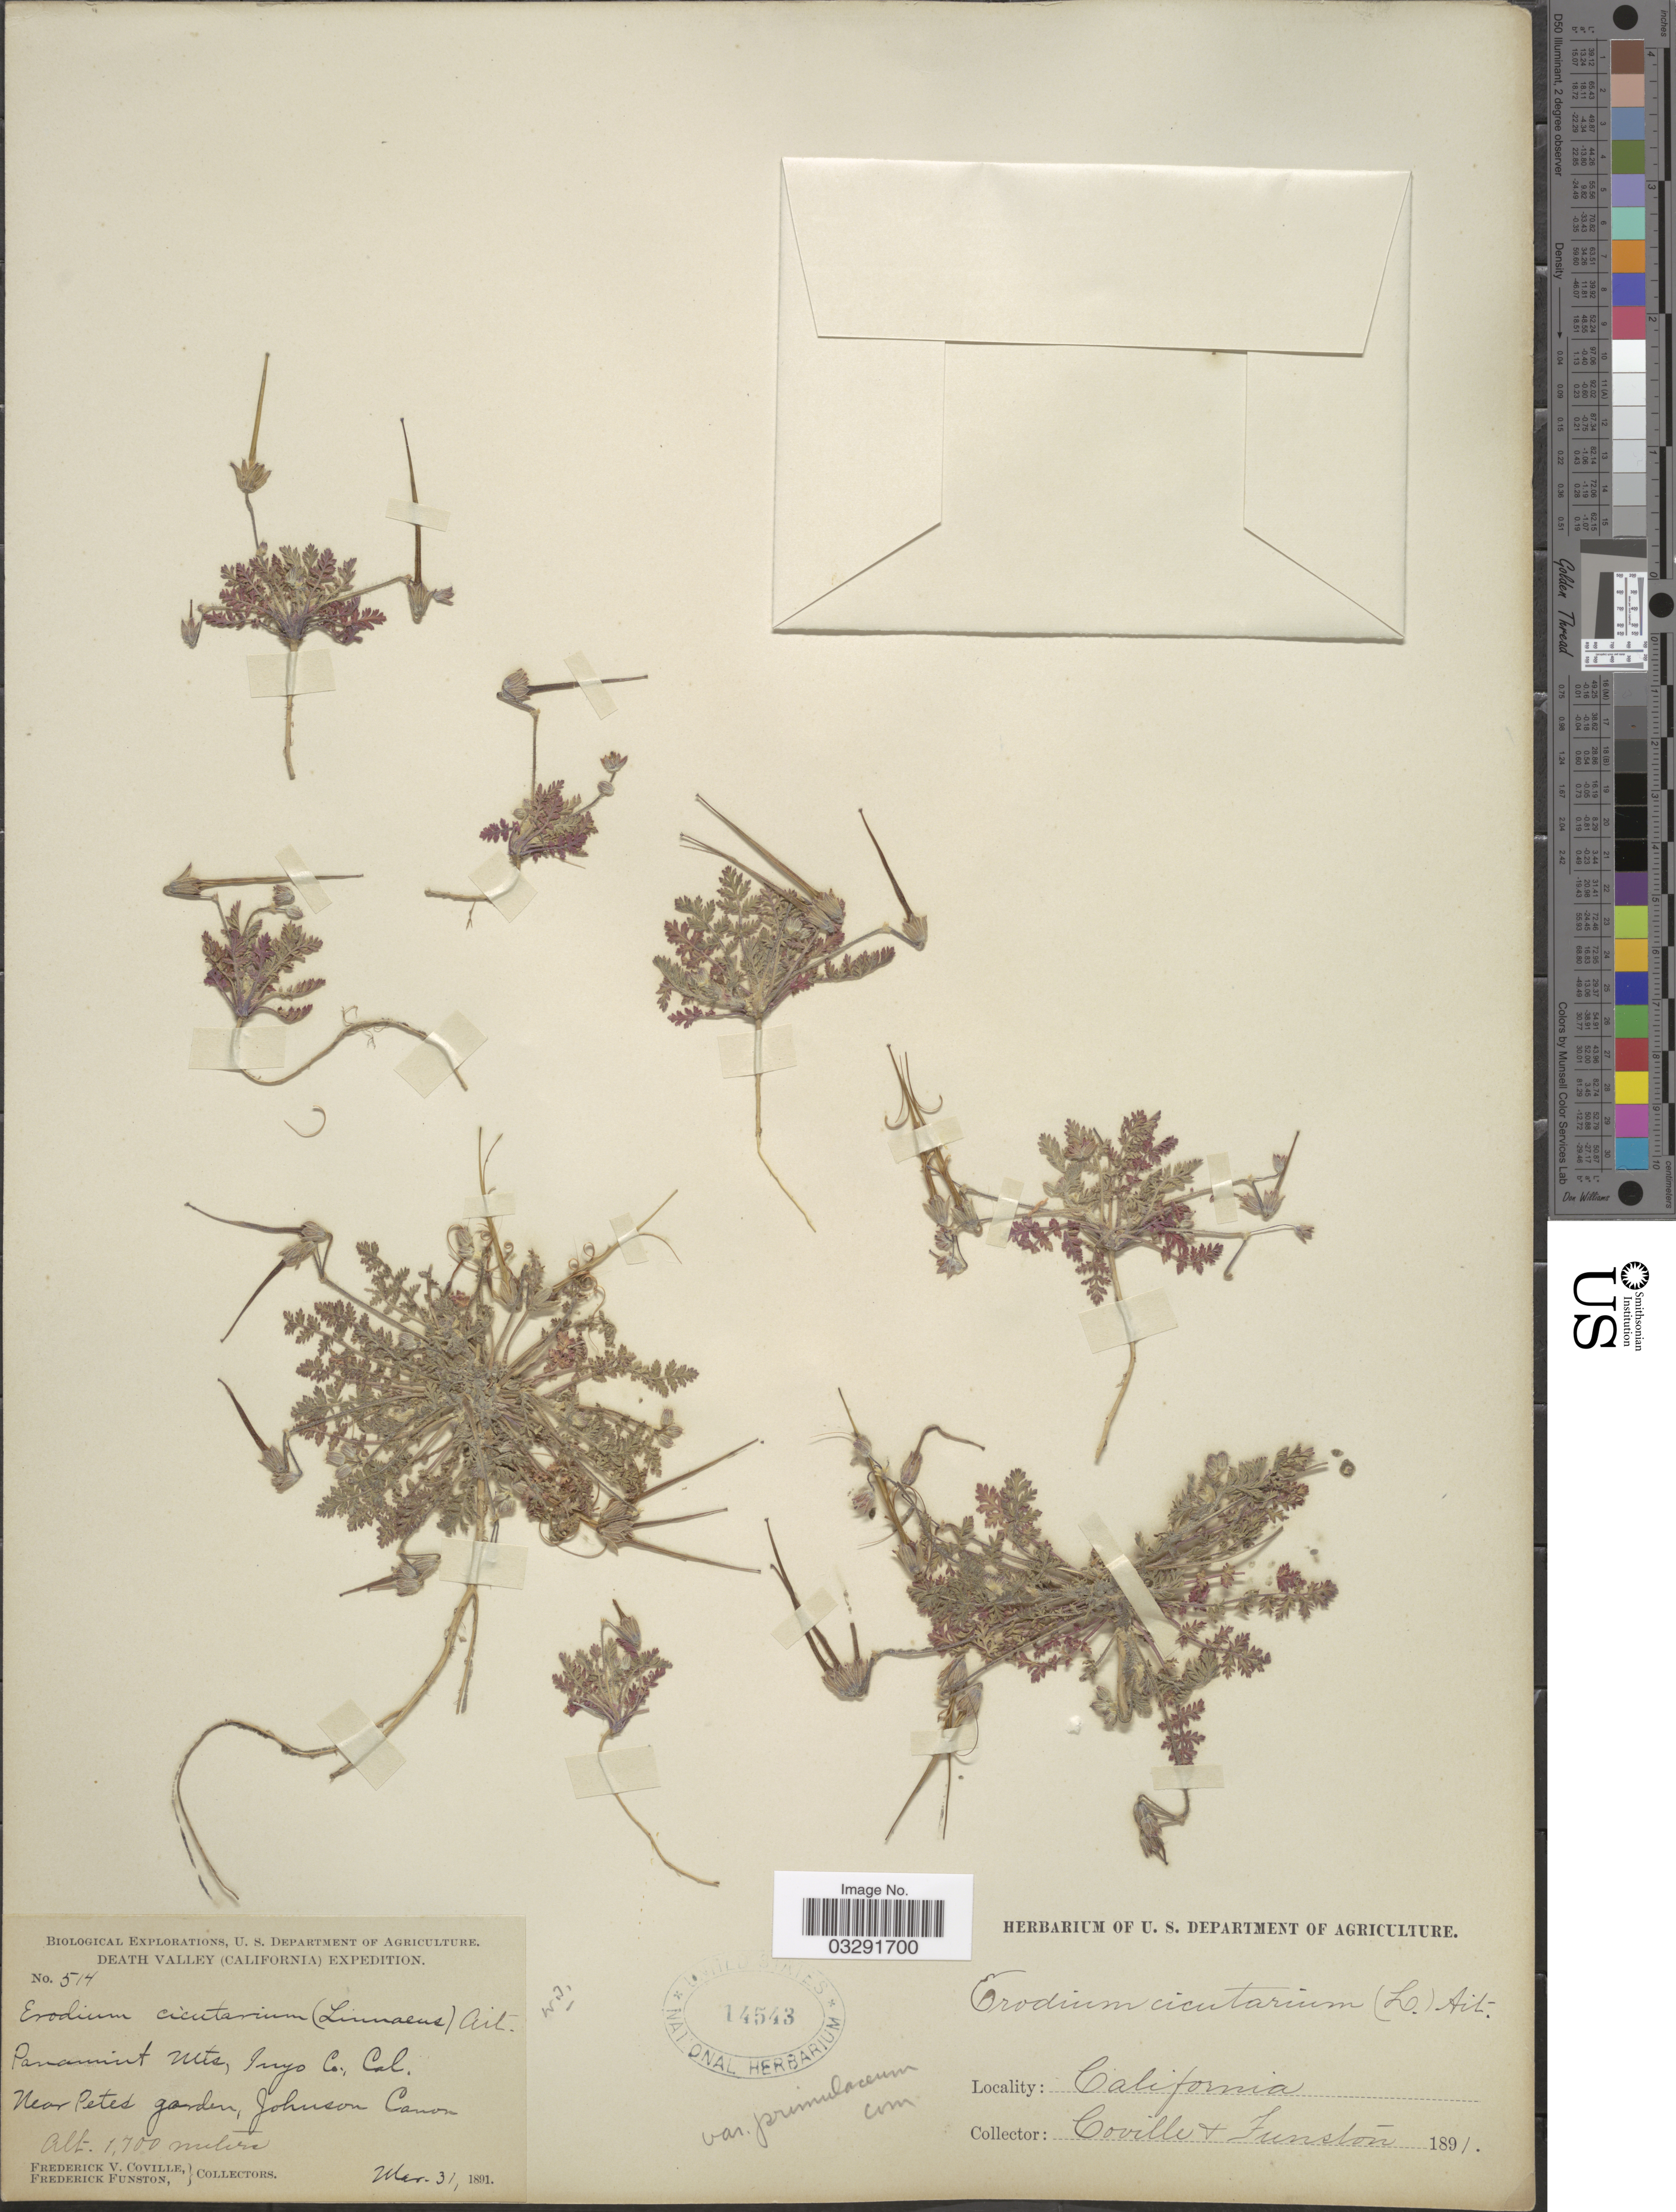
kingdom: Plantae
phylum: Tracheophyta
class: Magnoliopsida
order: Geraniales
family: Geraniaceae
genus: Erodium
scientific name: Erodium cicutarium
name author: (L.) L'Hér.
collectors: F. V. Coville & F. Funston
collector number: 514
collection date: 1891-03-31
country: United States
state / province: California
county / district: Inyo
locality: Death Valley. Panamint Mts, Inyo Co. Near Petes garden, Johnson Canon.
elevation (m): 1700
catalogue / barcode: US 14543